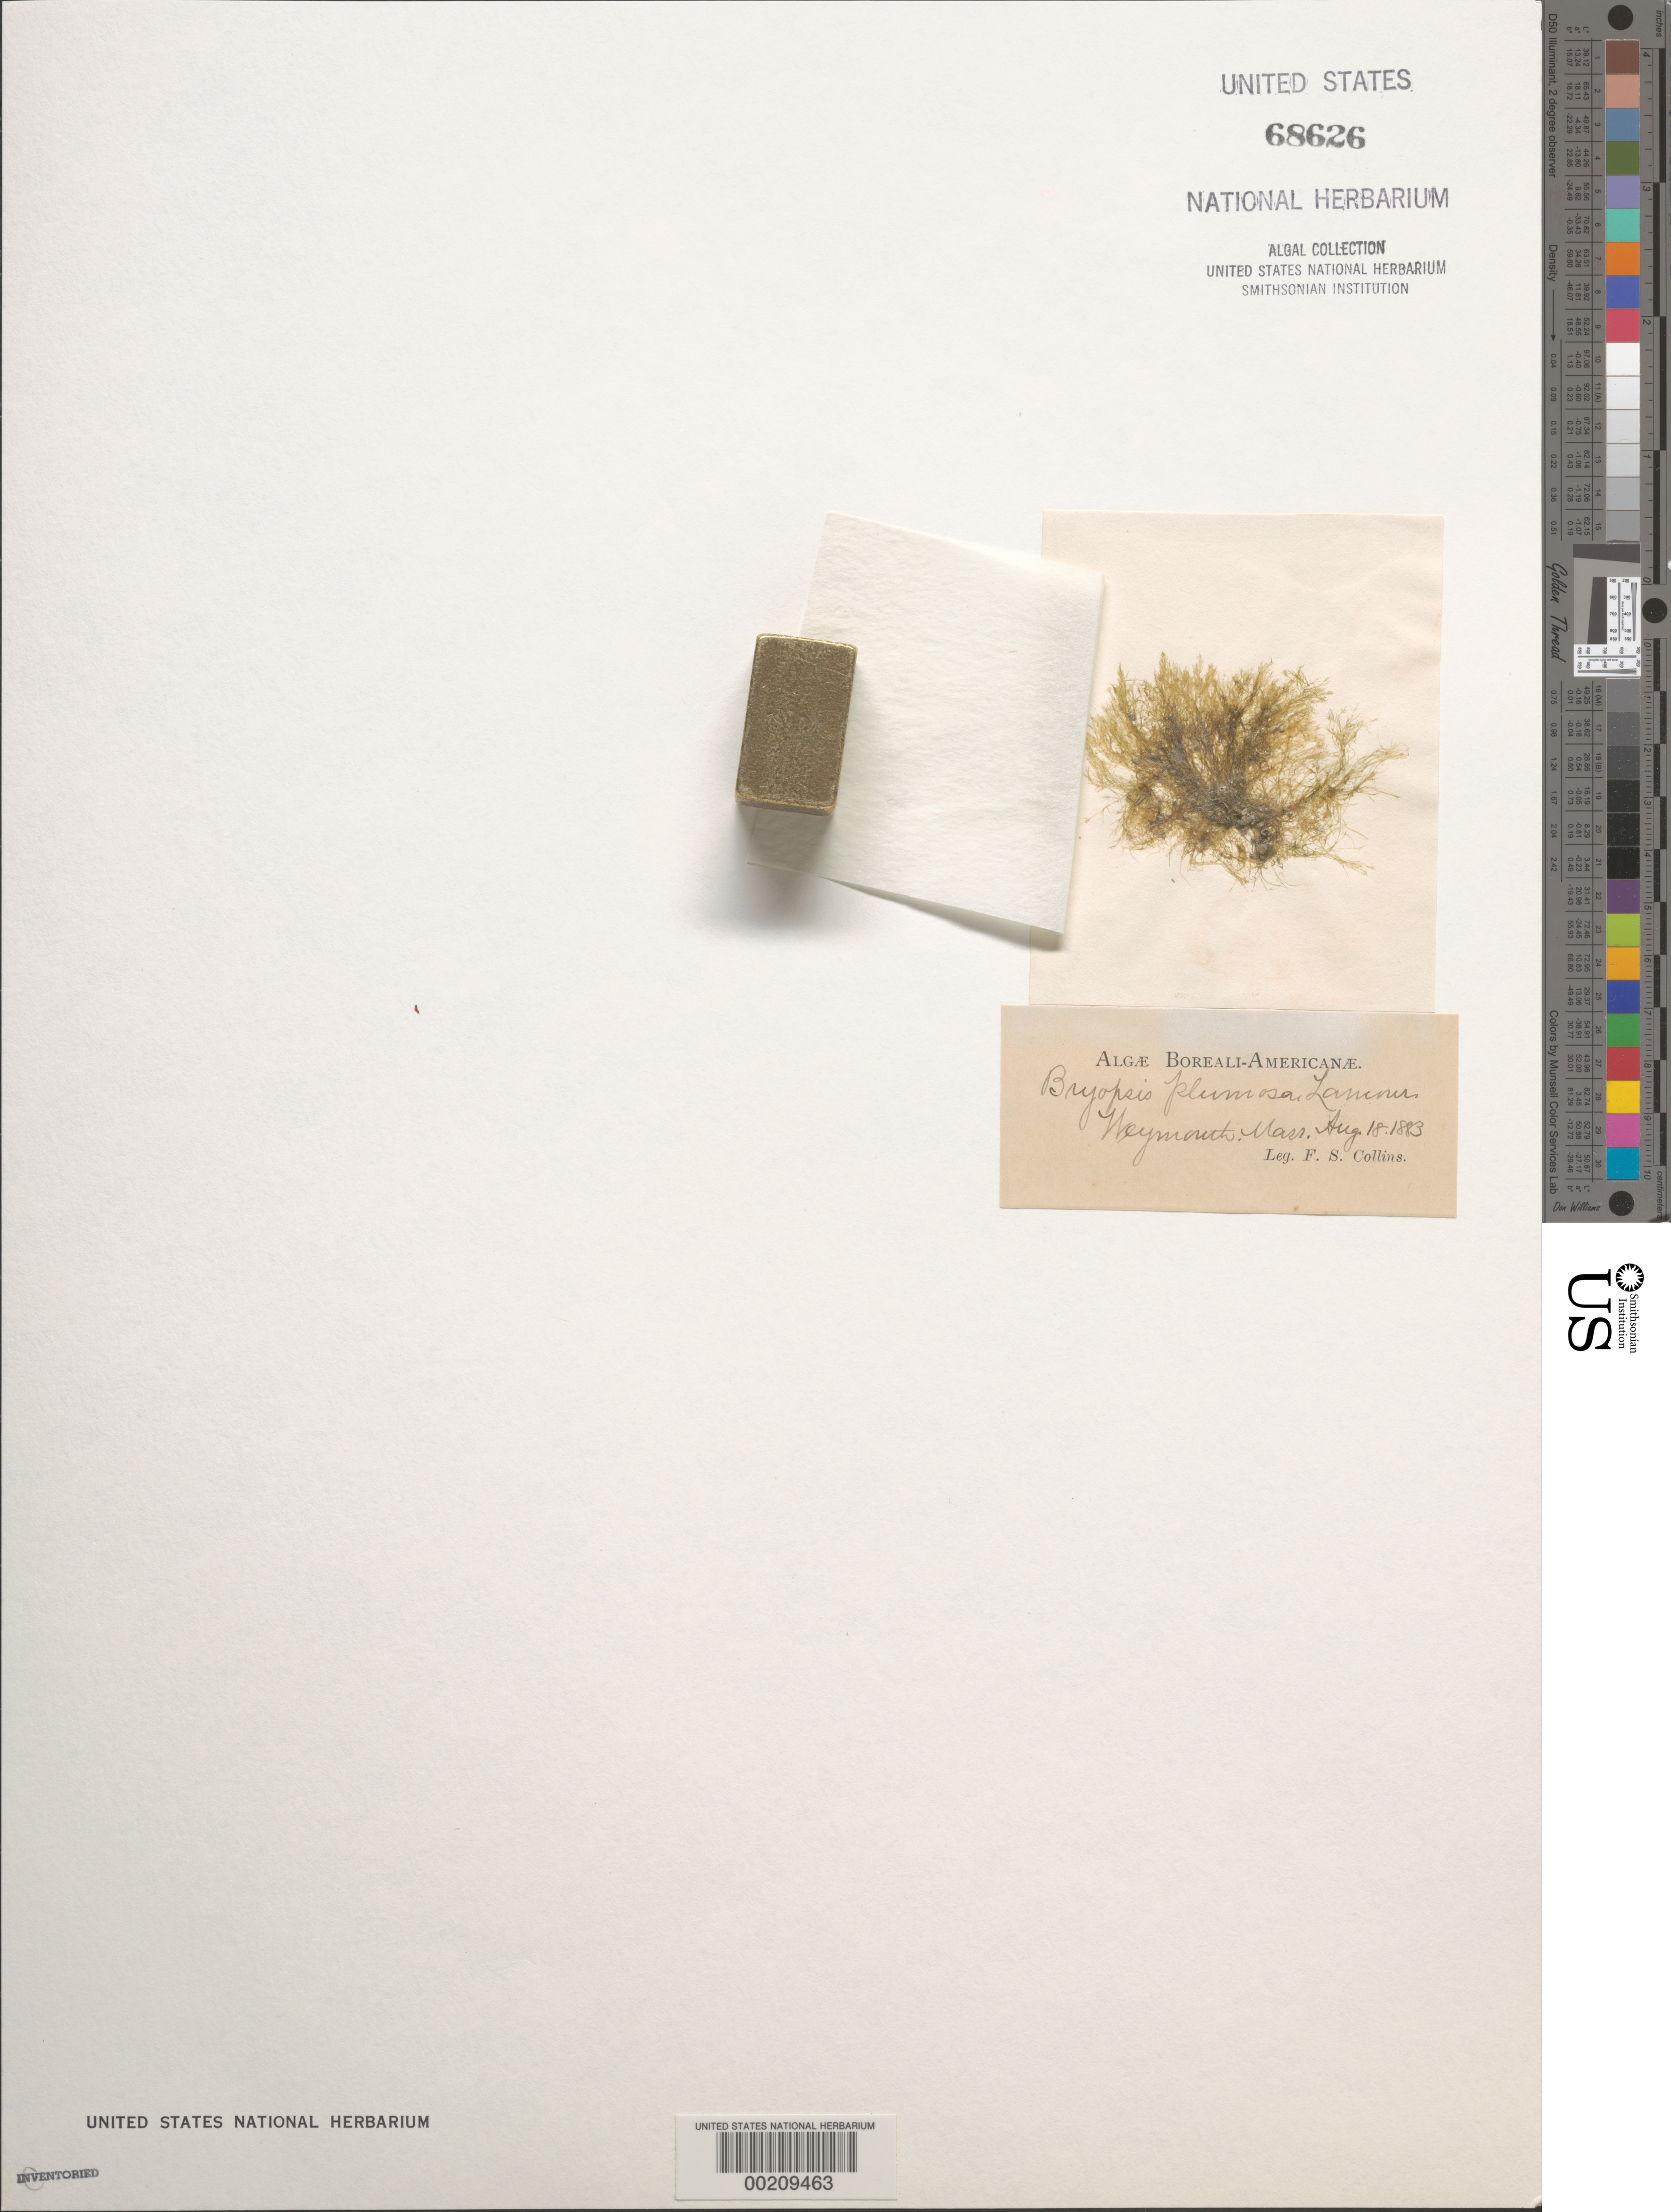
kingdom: Plantae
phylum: Chlorophyta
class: Ulvophyceae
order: Bryopsidales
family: Bryopsidaceae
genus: Bryopsis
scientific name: Bryopsis plumosa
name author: (Huds.) C. Agardh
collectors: F. Collins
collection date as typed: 18 Aug 1883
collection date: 1883-08-18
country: United States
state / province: Massachusetts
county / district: Norfolk County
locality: Weymouth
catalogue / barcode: US 68626